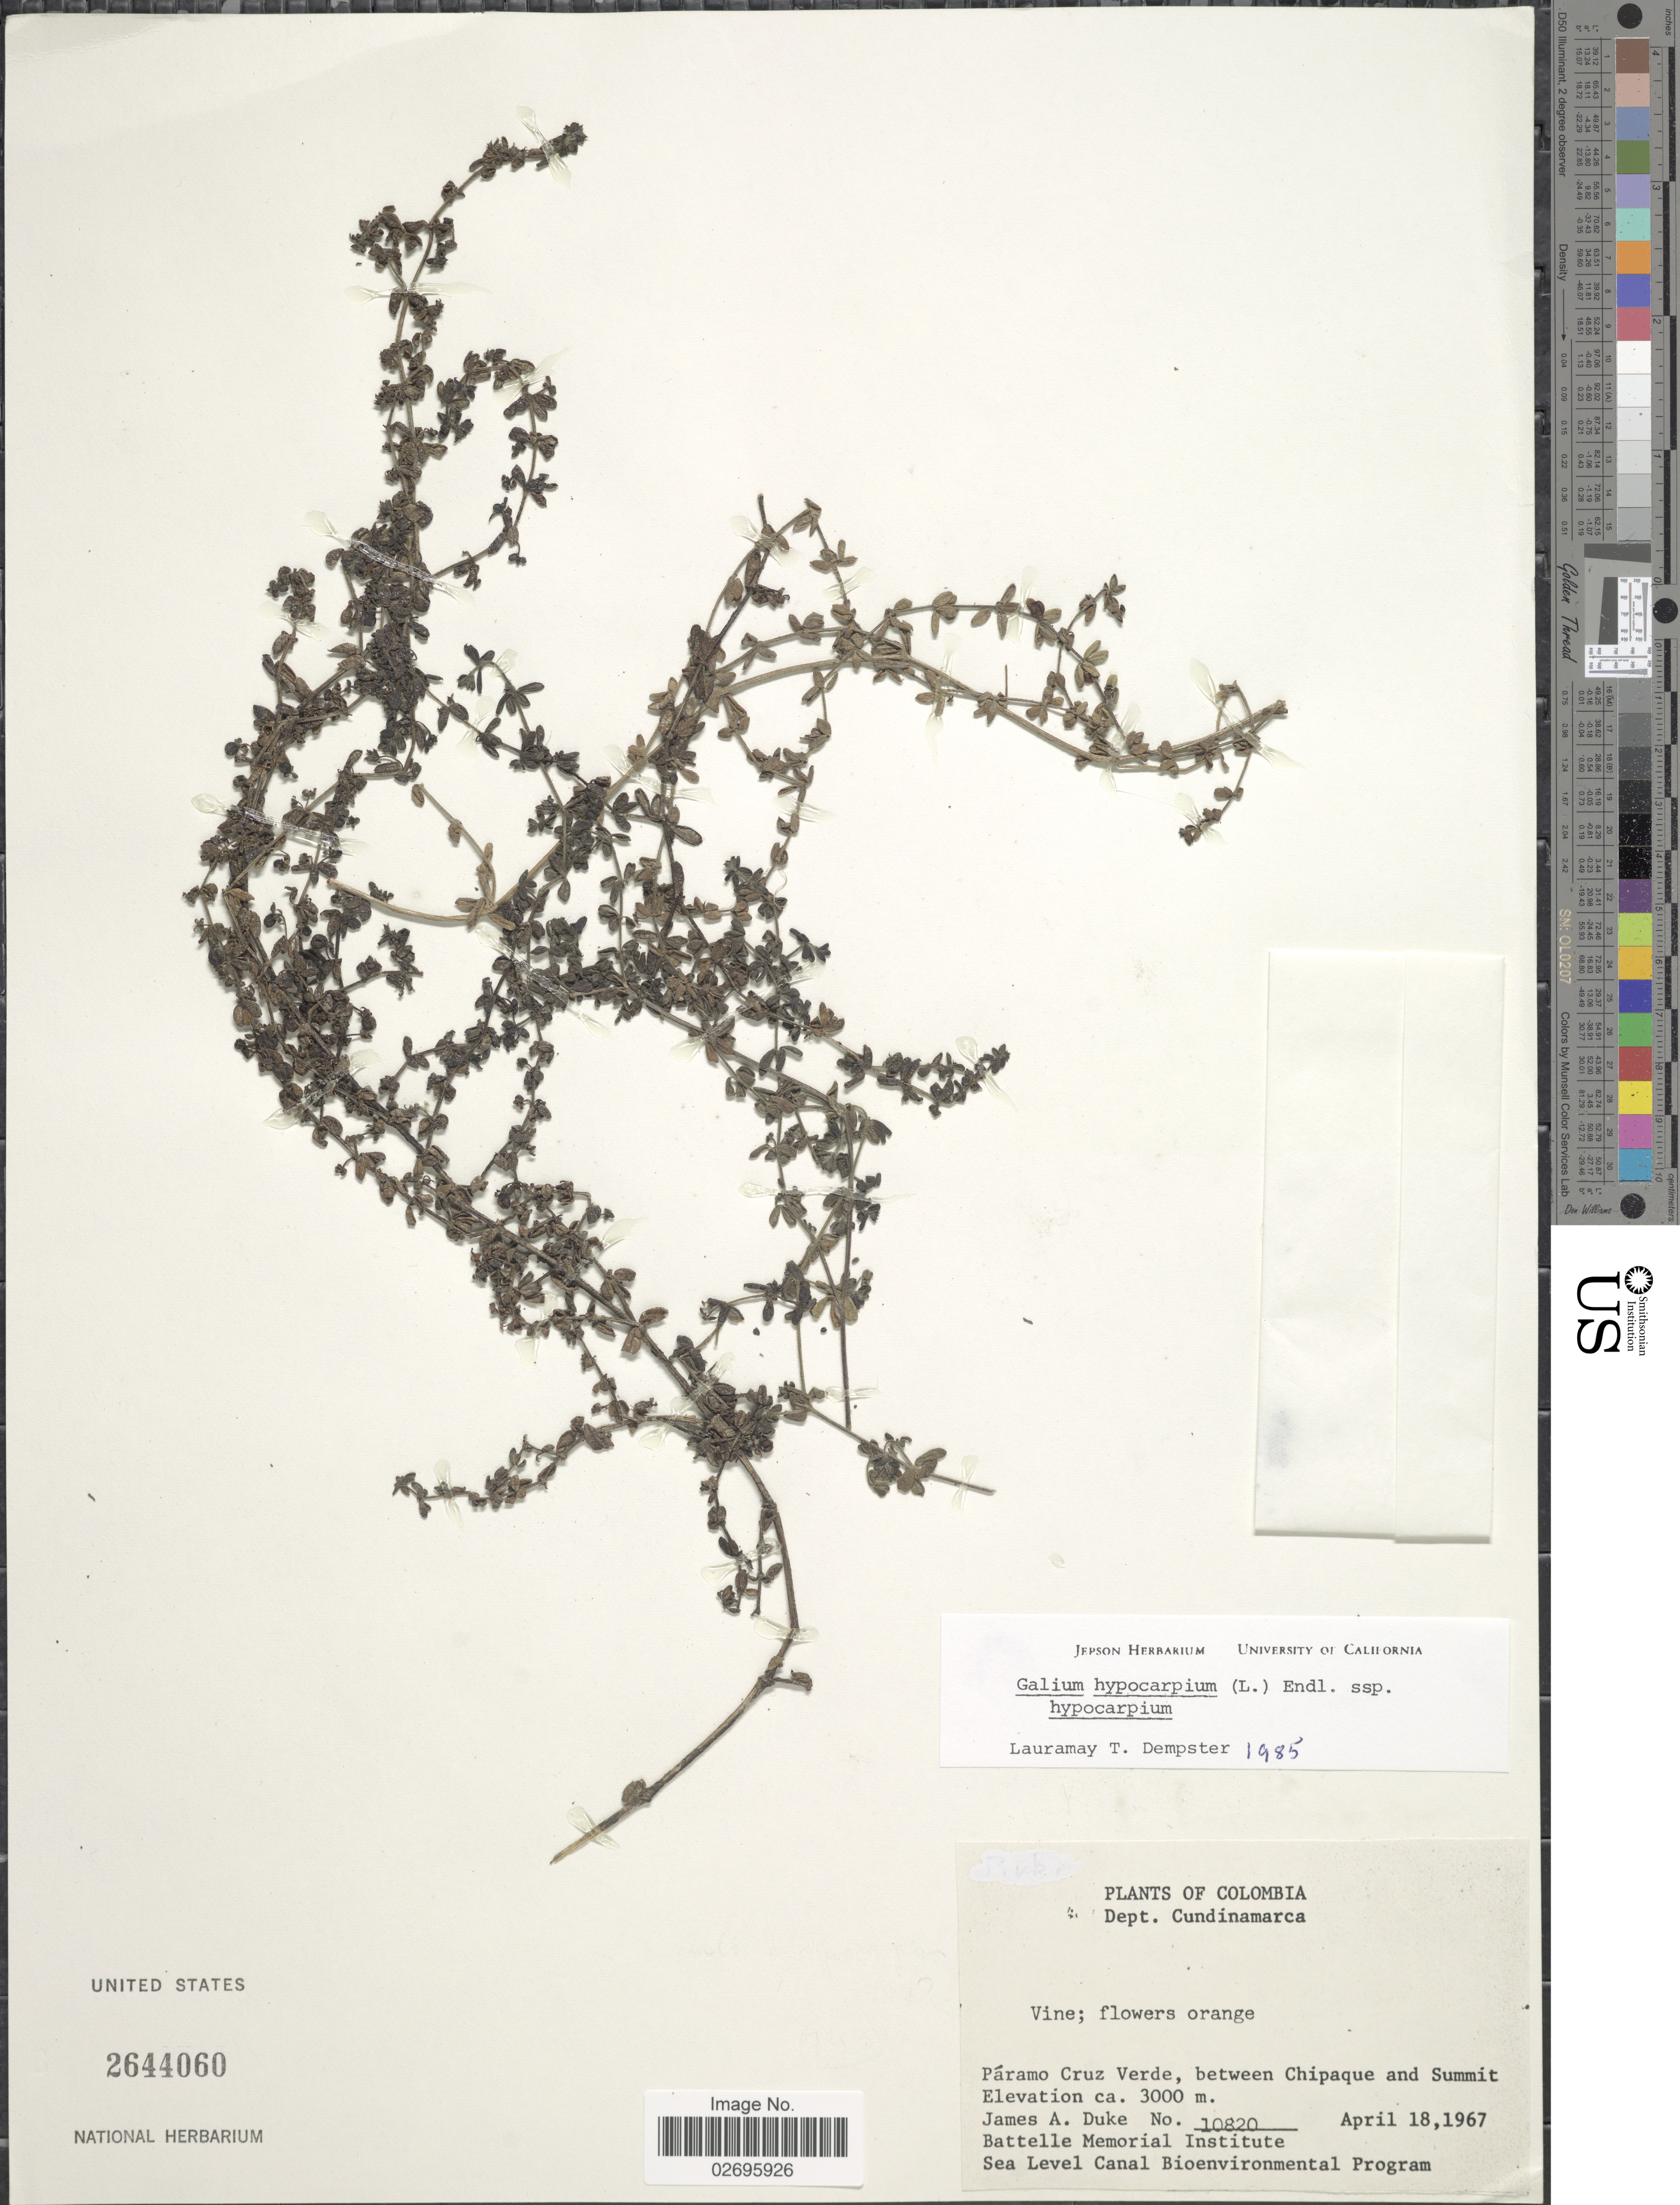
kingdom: Plantae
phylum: Tracheophyta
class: Magnoliopsida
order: Gentianales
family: Rubiaceae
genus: Galium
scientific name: Galium hypocarpium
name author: (L.) Endl. ex Griseb.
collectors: J. A. Duke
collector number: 10820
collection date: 1967-04-18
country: Colombia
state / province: Cundinamarca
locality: Dept. Cundinamarca, Páramo Cruz Verde, between Chipaque and Summit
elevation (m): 3000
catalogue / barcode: US 2644060